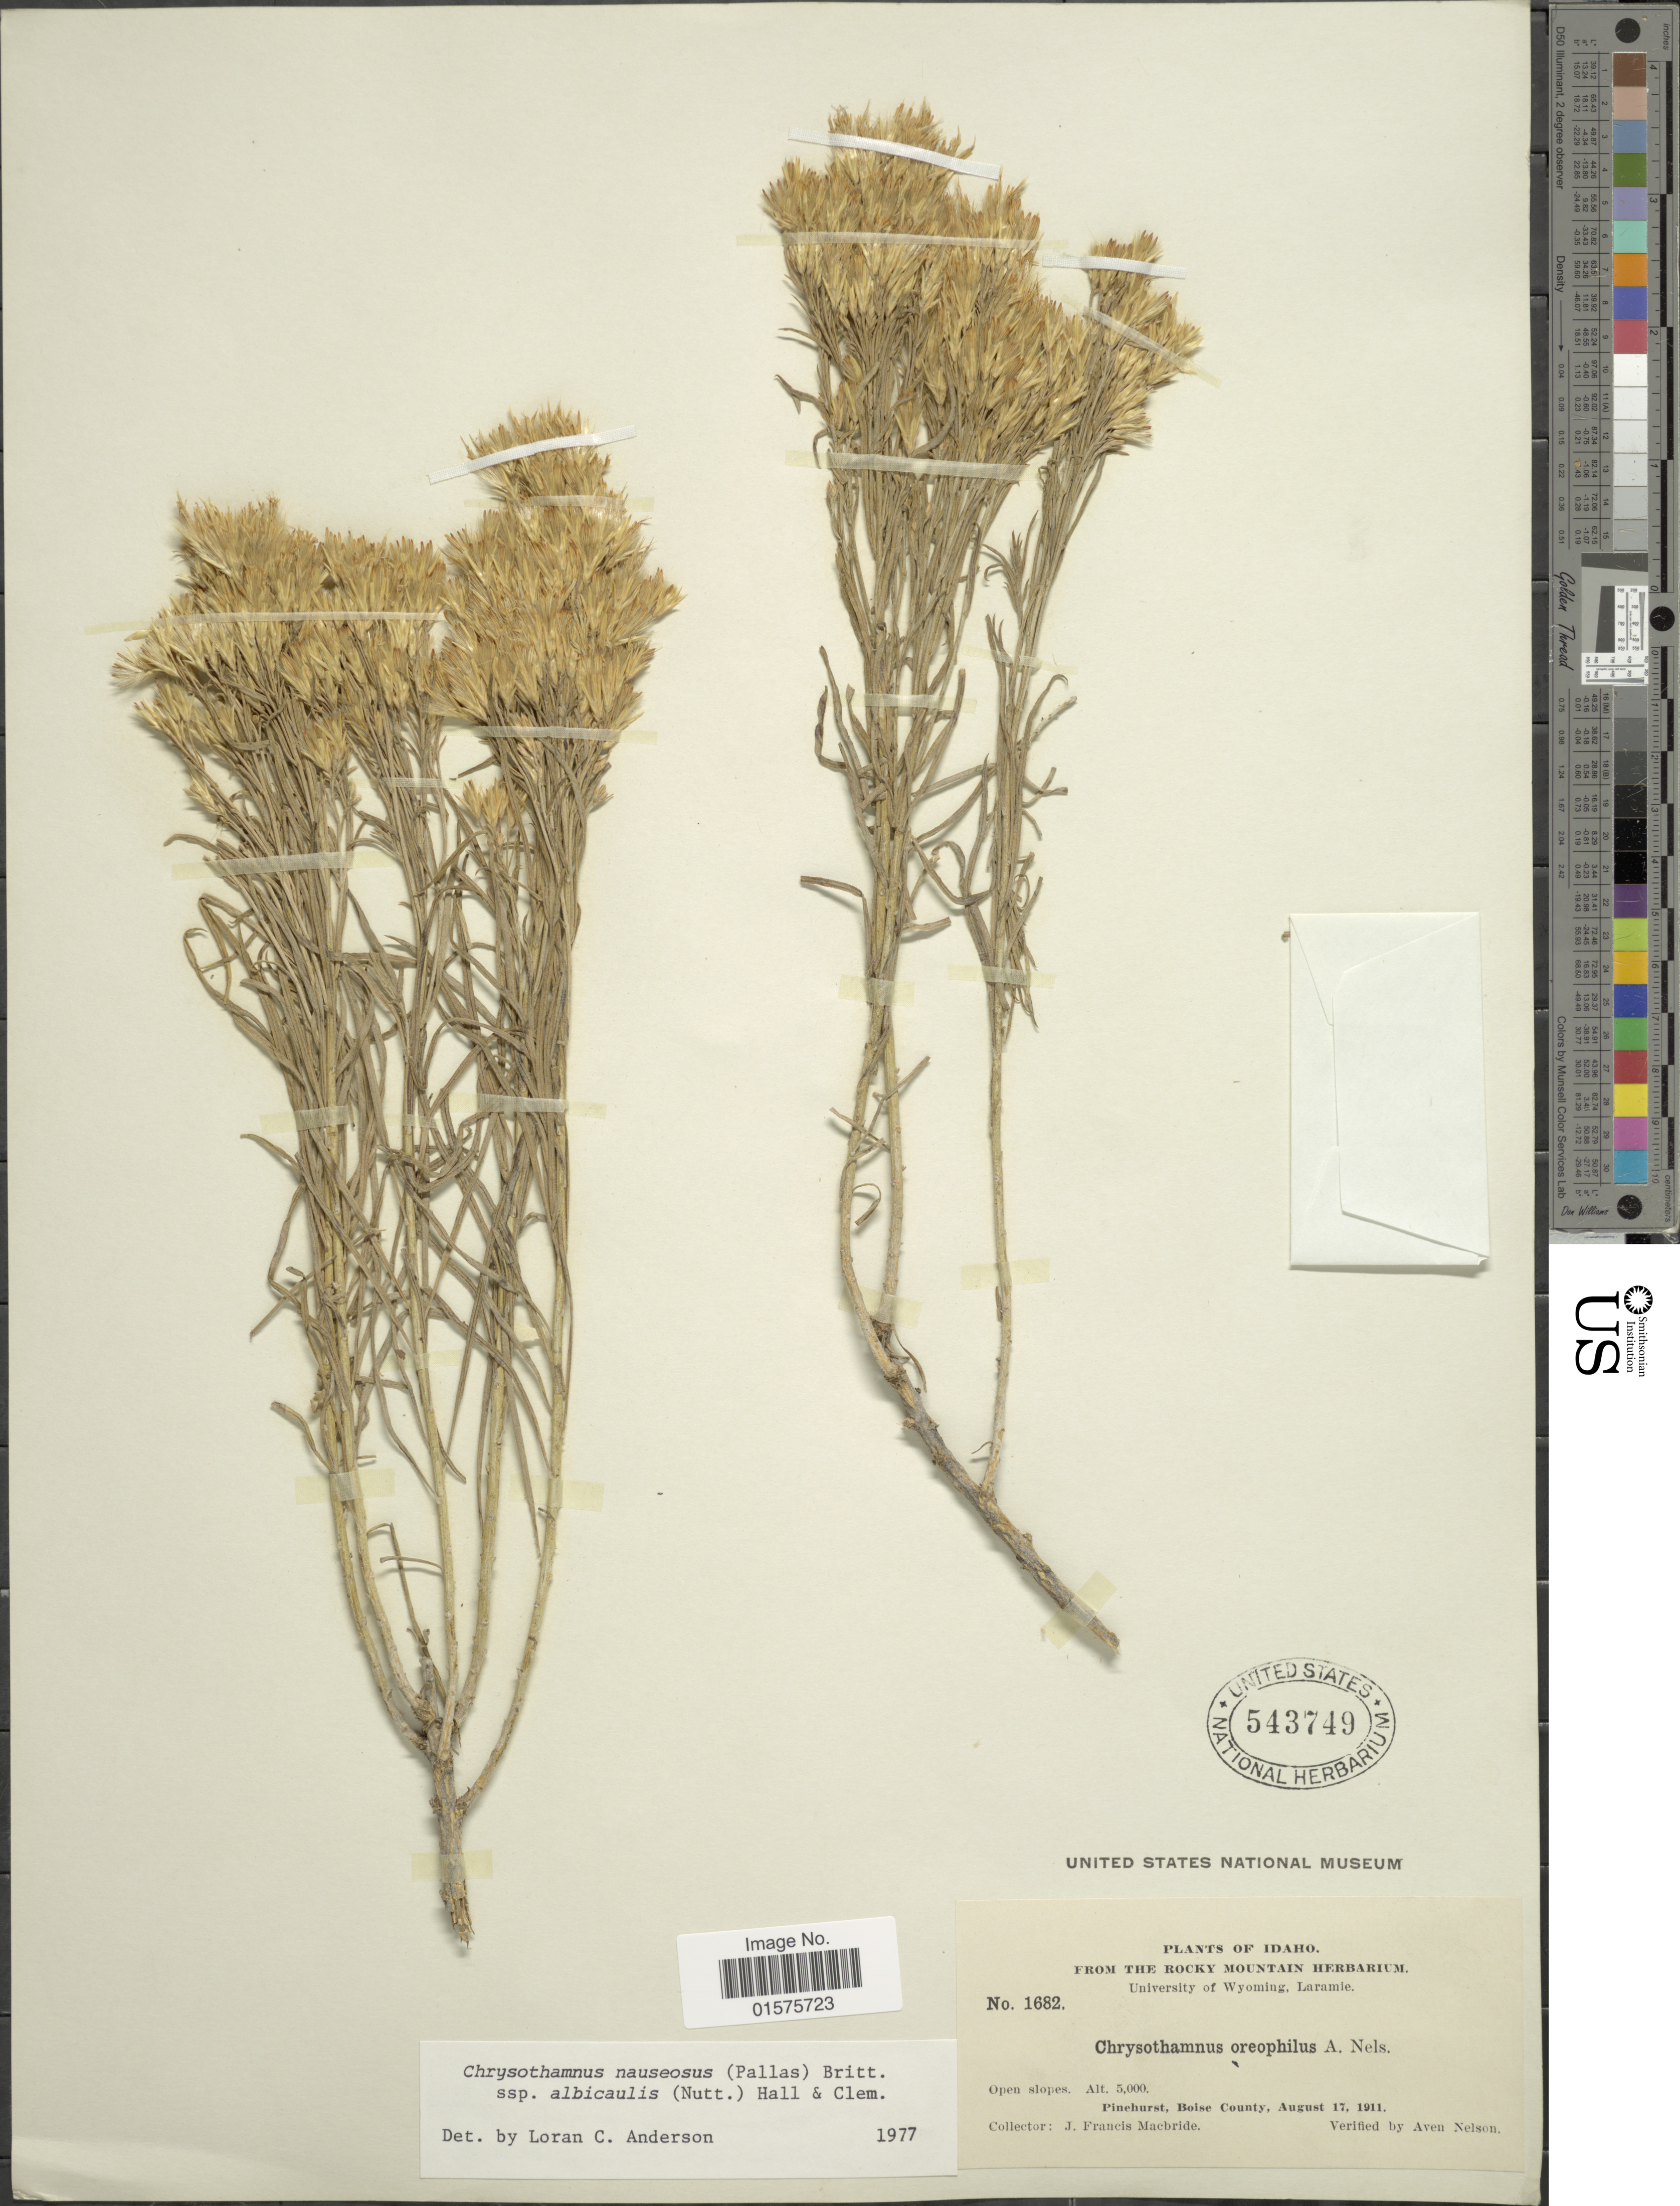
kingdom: Plantae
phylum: Tracheophyta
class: Magnoliopsida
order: Asterales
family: Asteraceae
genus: Ericameria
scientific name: Ericameria nauseosa var. speciosa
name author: (Nutt.) G.L. Nesom & G.I. Baird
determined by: Urbatsch, Lowell E., Curator (LSU), Louisiana State University (UNITED STATES)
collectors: J. F. Macbride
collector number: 1682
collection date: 1911-08-17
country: United States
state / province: Idaho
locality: Pinehurst, Boise County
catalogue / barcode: US 543749